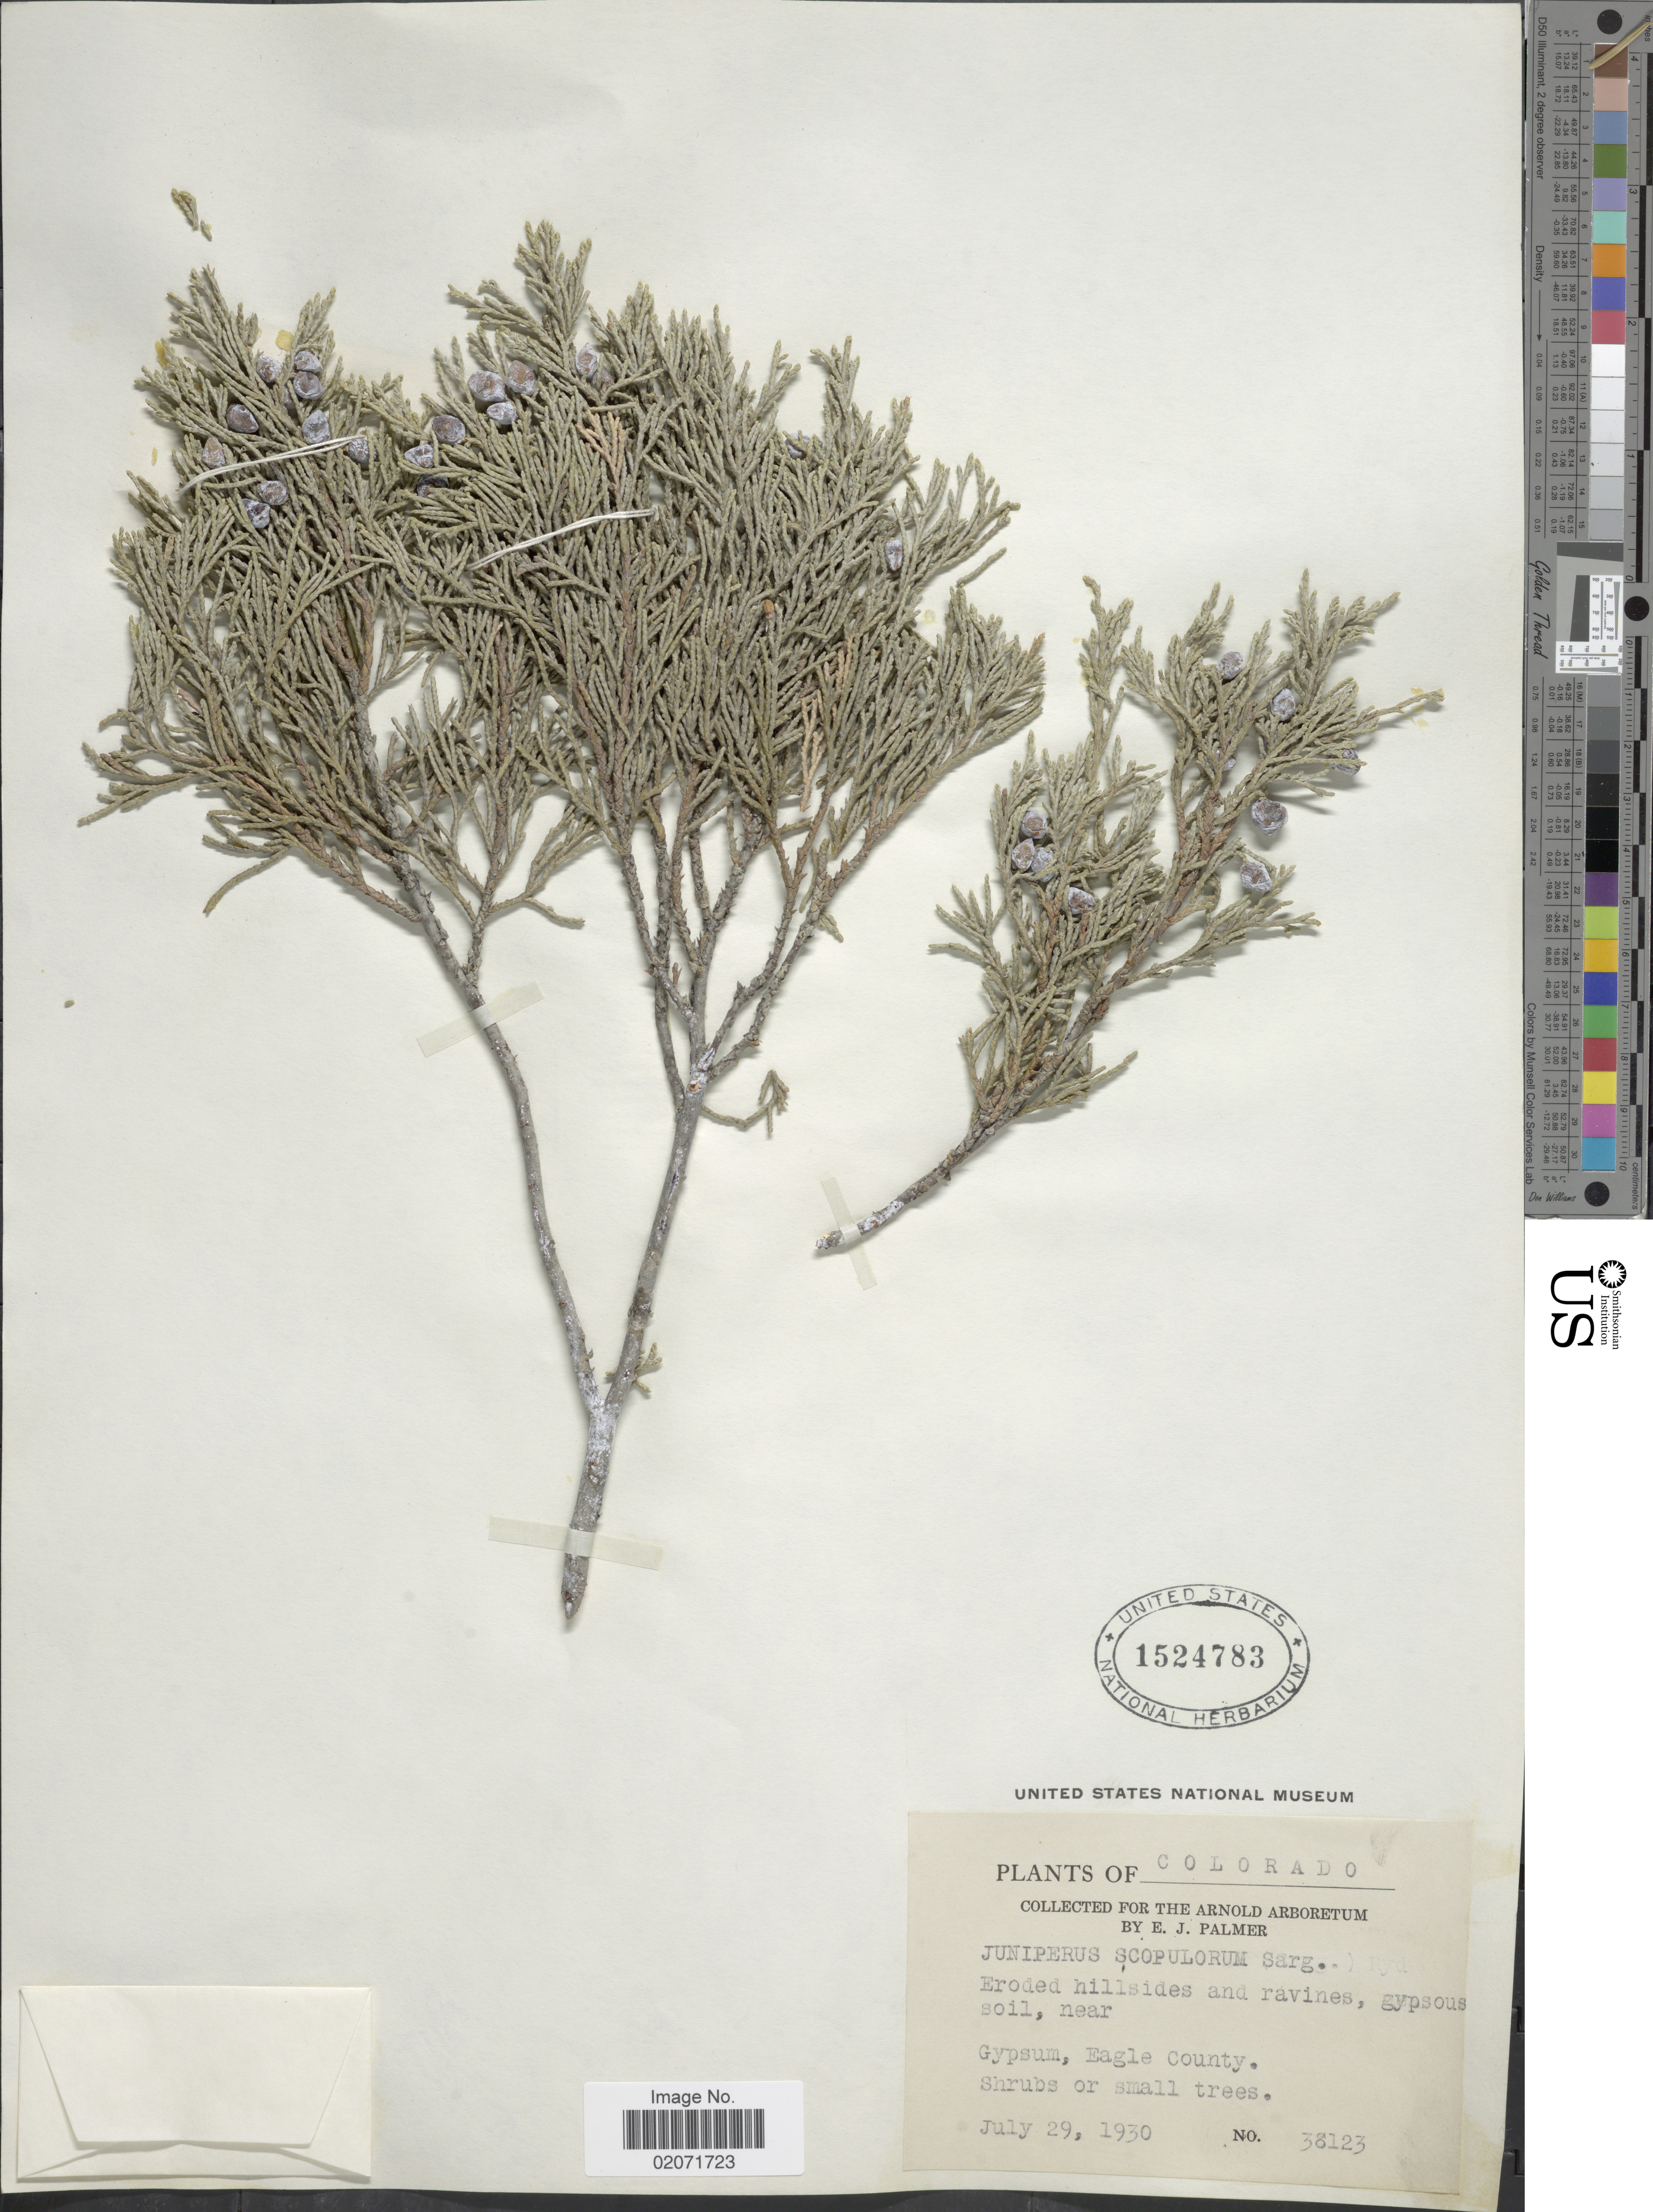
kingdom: Plantae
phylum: Tracheophyta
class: Pinopsida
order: Pinales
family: Cupressaceae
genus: Juniperus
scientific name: Juniperus scopulorum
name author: Sarg.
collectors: E. J. Palmer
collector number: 38123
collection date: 1930-07-29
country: United States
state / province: Colorado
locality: Eroded hillsides and ravines, gypsous soil, near Gypsum, Eagle County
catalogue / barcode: US 1524783